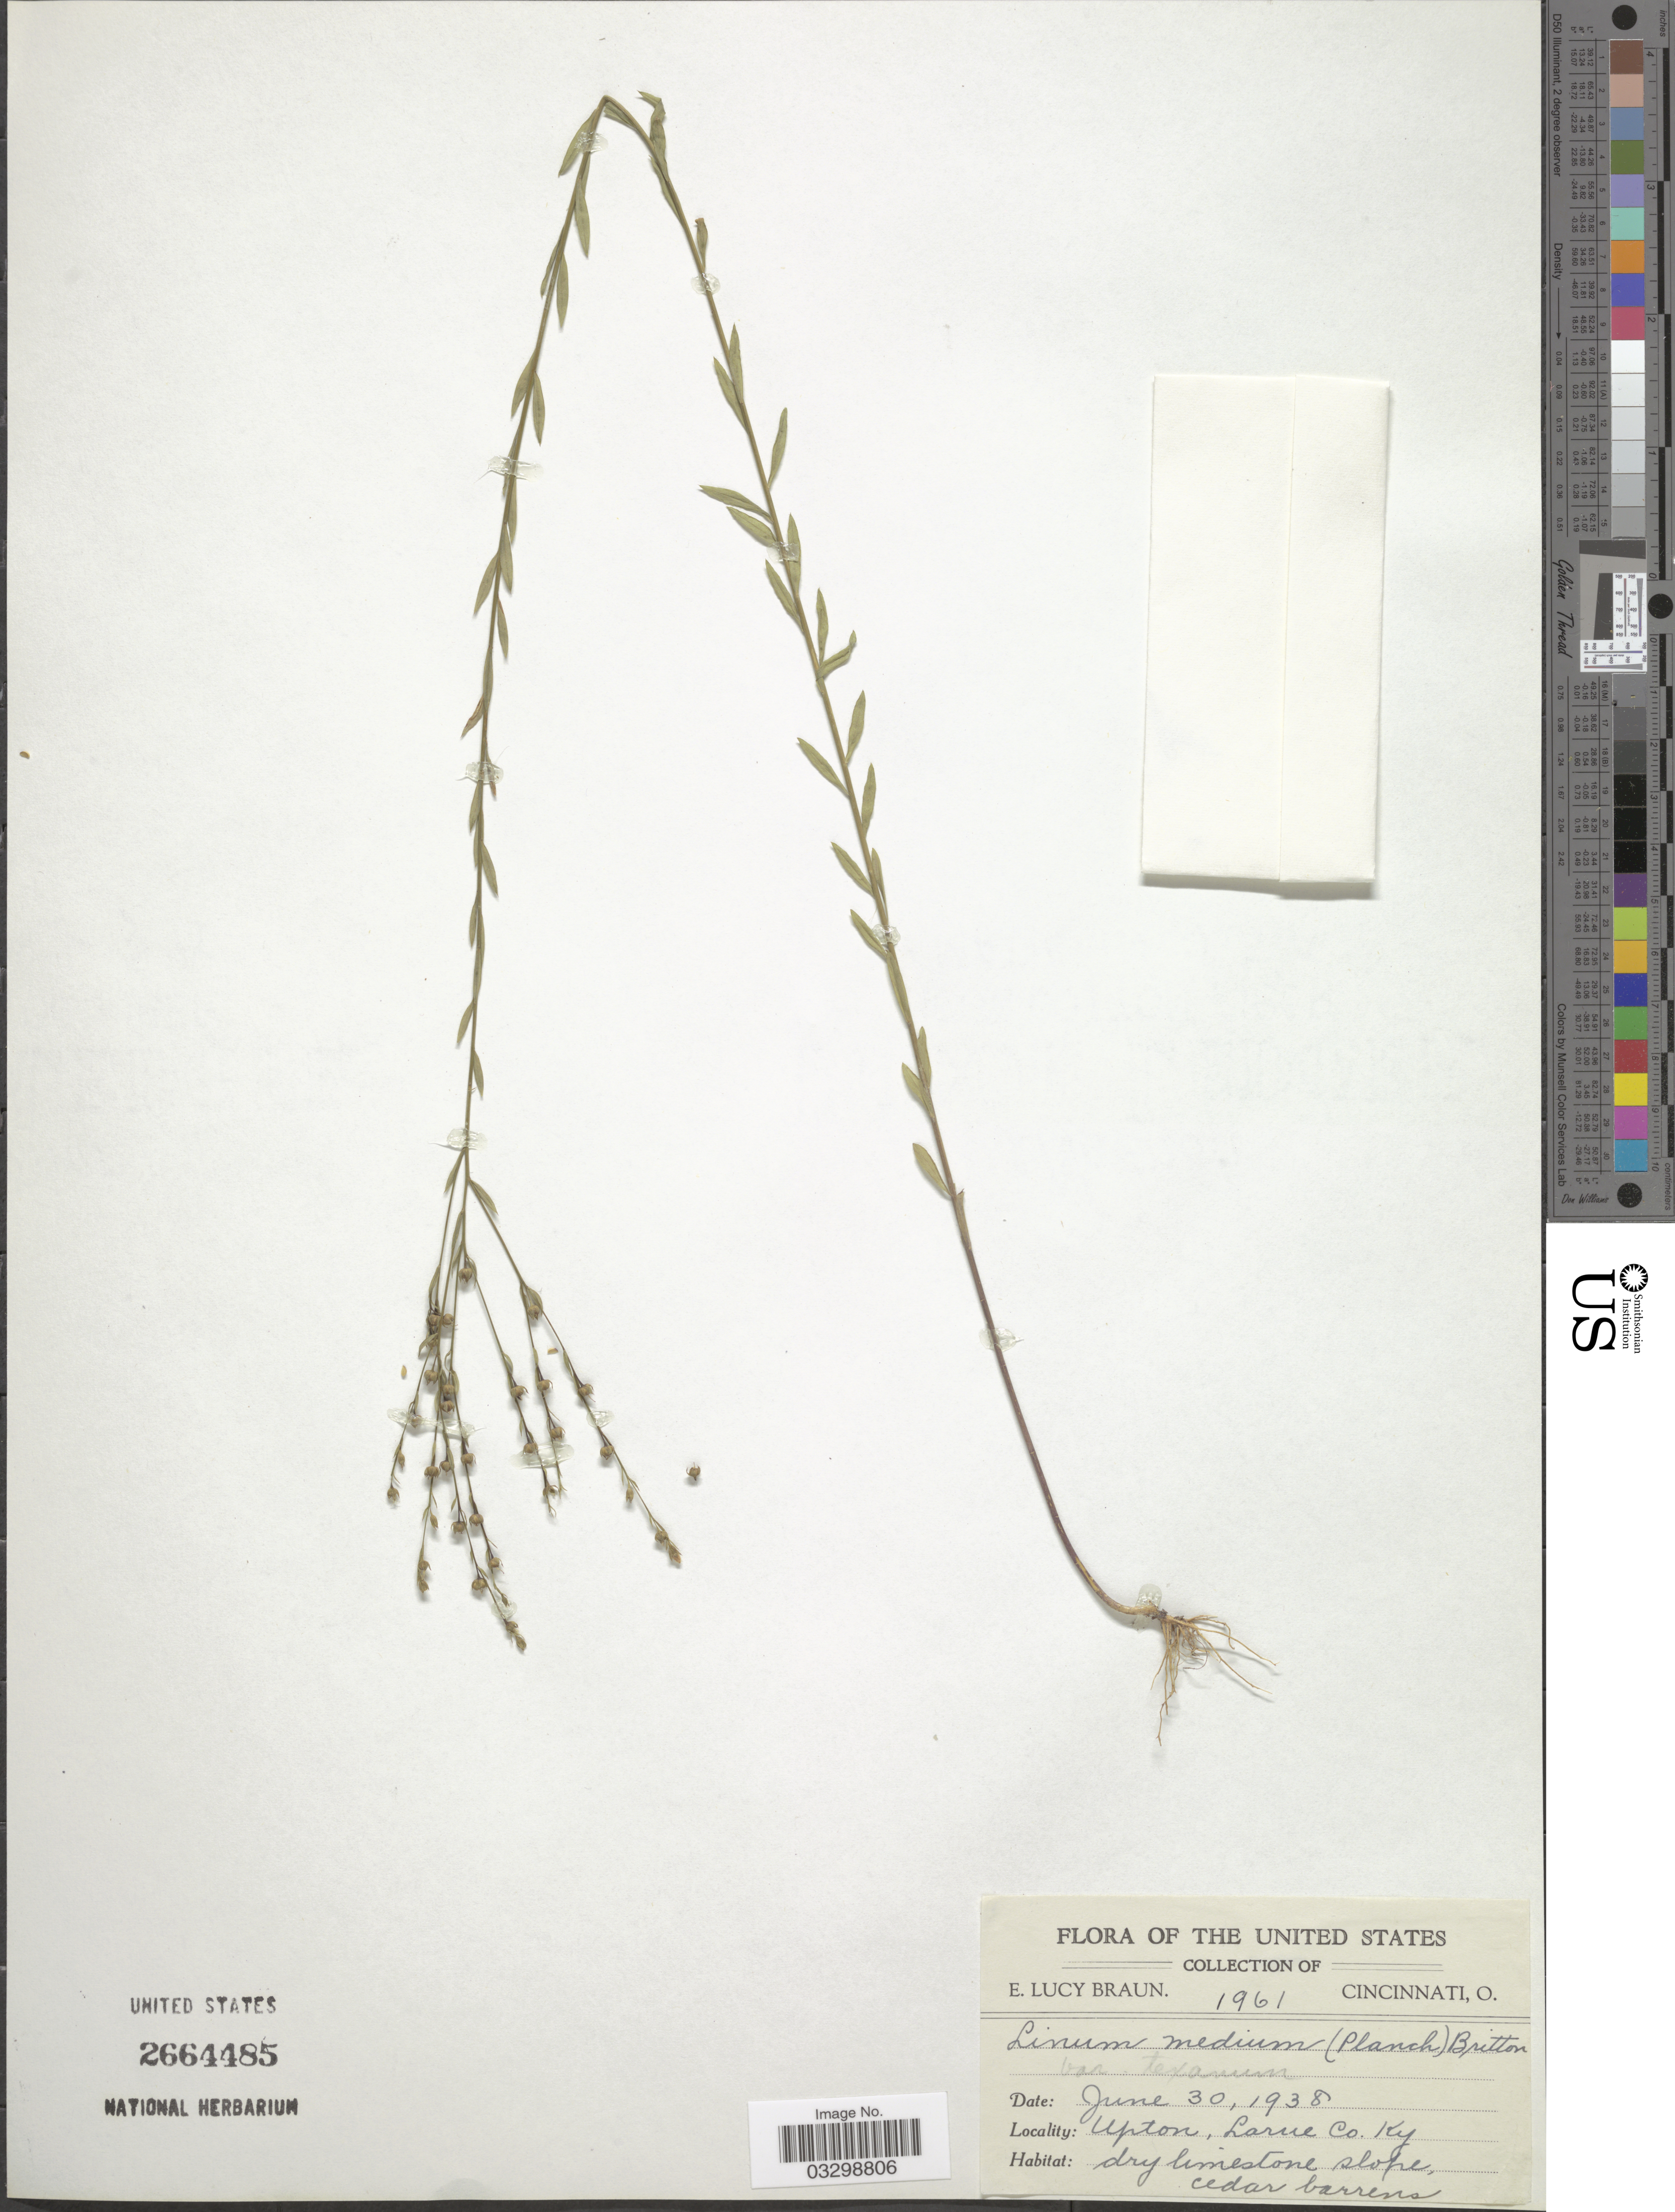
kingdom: Plantae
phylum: Tracheophyta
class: Magnoliopsida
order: Malpighiales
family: Linaceae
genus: Linum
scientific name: Linum medium var. texanum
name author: (Planch.) Fernald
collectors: E. L. Braun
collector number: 1961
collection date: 1938-06-30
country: United States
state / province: Kentucky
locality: Upton, Larne Co.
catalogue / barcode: US 2664485